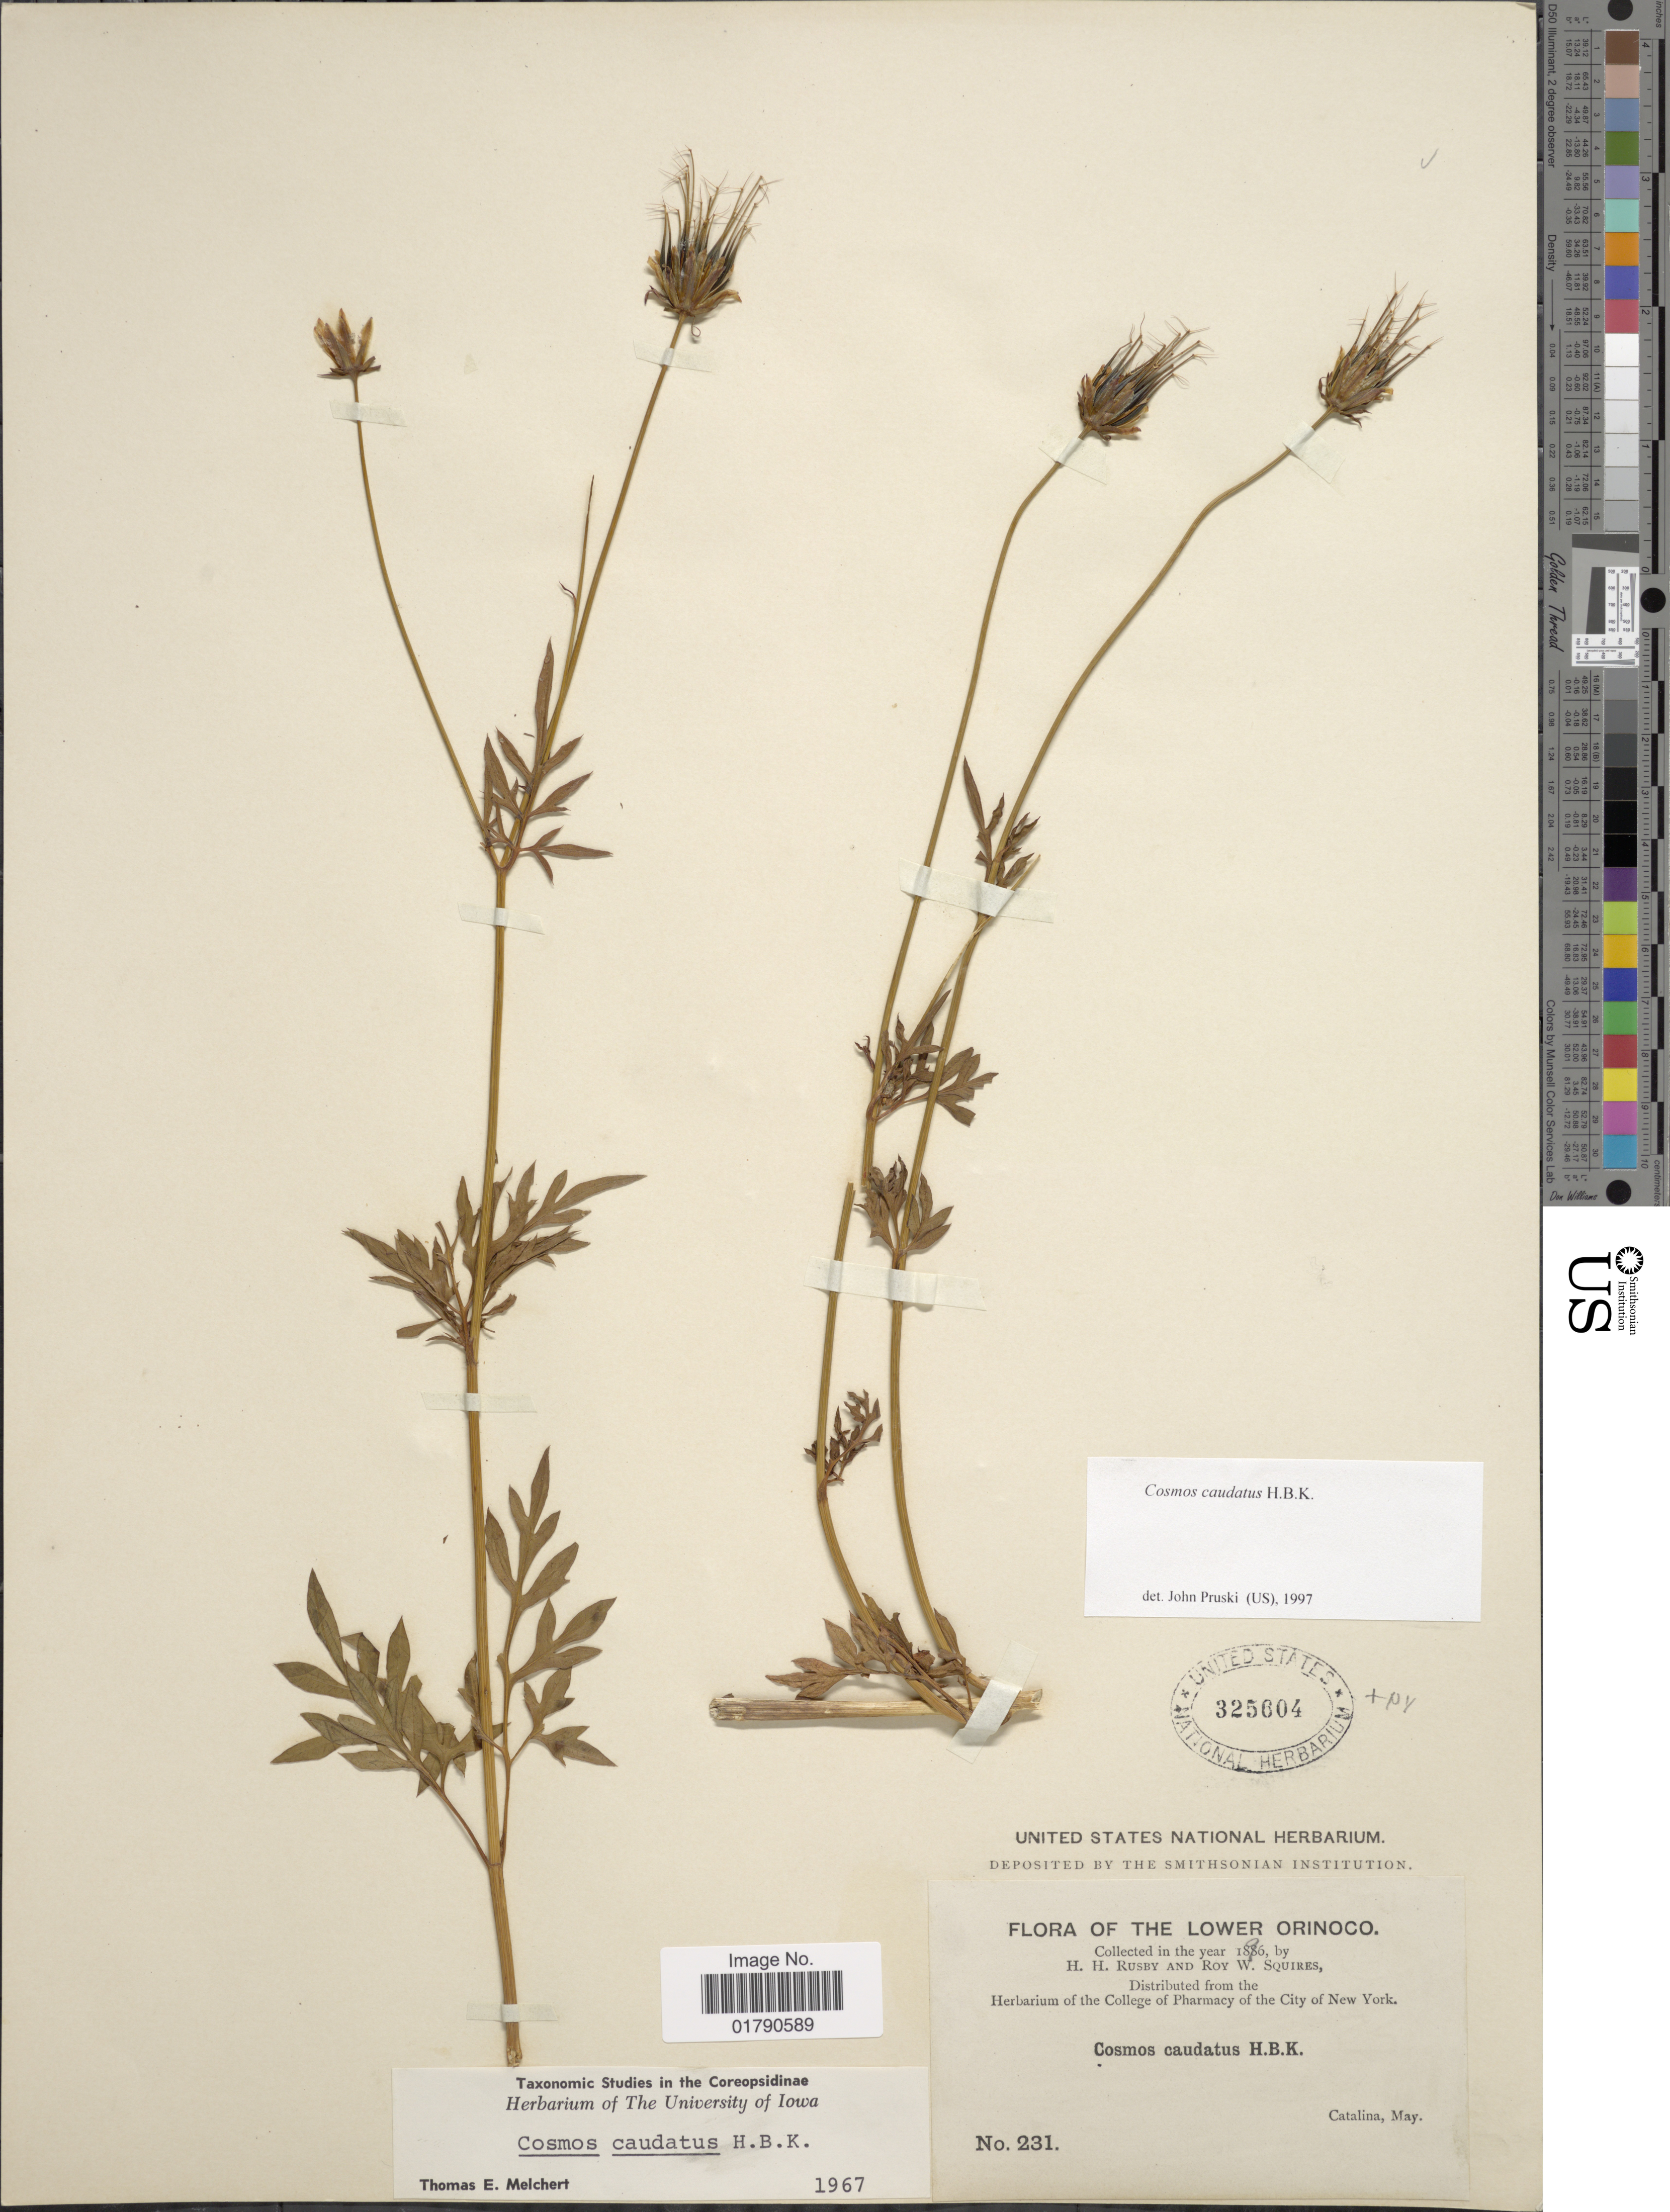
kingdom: Plantae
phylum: Tracheophyta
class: Magnoliopsida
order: Asterales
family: Asteraceae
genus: Cosmos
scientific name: Cosmos caudatus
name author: Kunth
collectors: H. H. Rusby & R. Squires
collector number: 231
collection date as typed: May 1896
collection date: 1896-05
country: Venezuela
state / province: Delta Amacuro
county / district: Tucupita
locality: Lower Orinoco, Santa Catalina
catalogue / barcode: US 325604